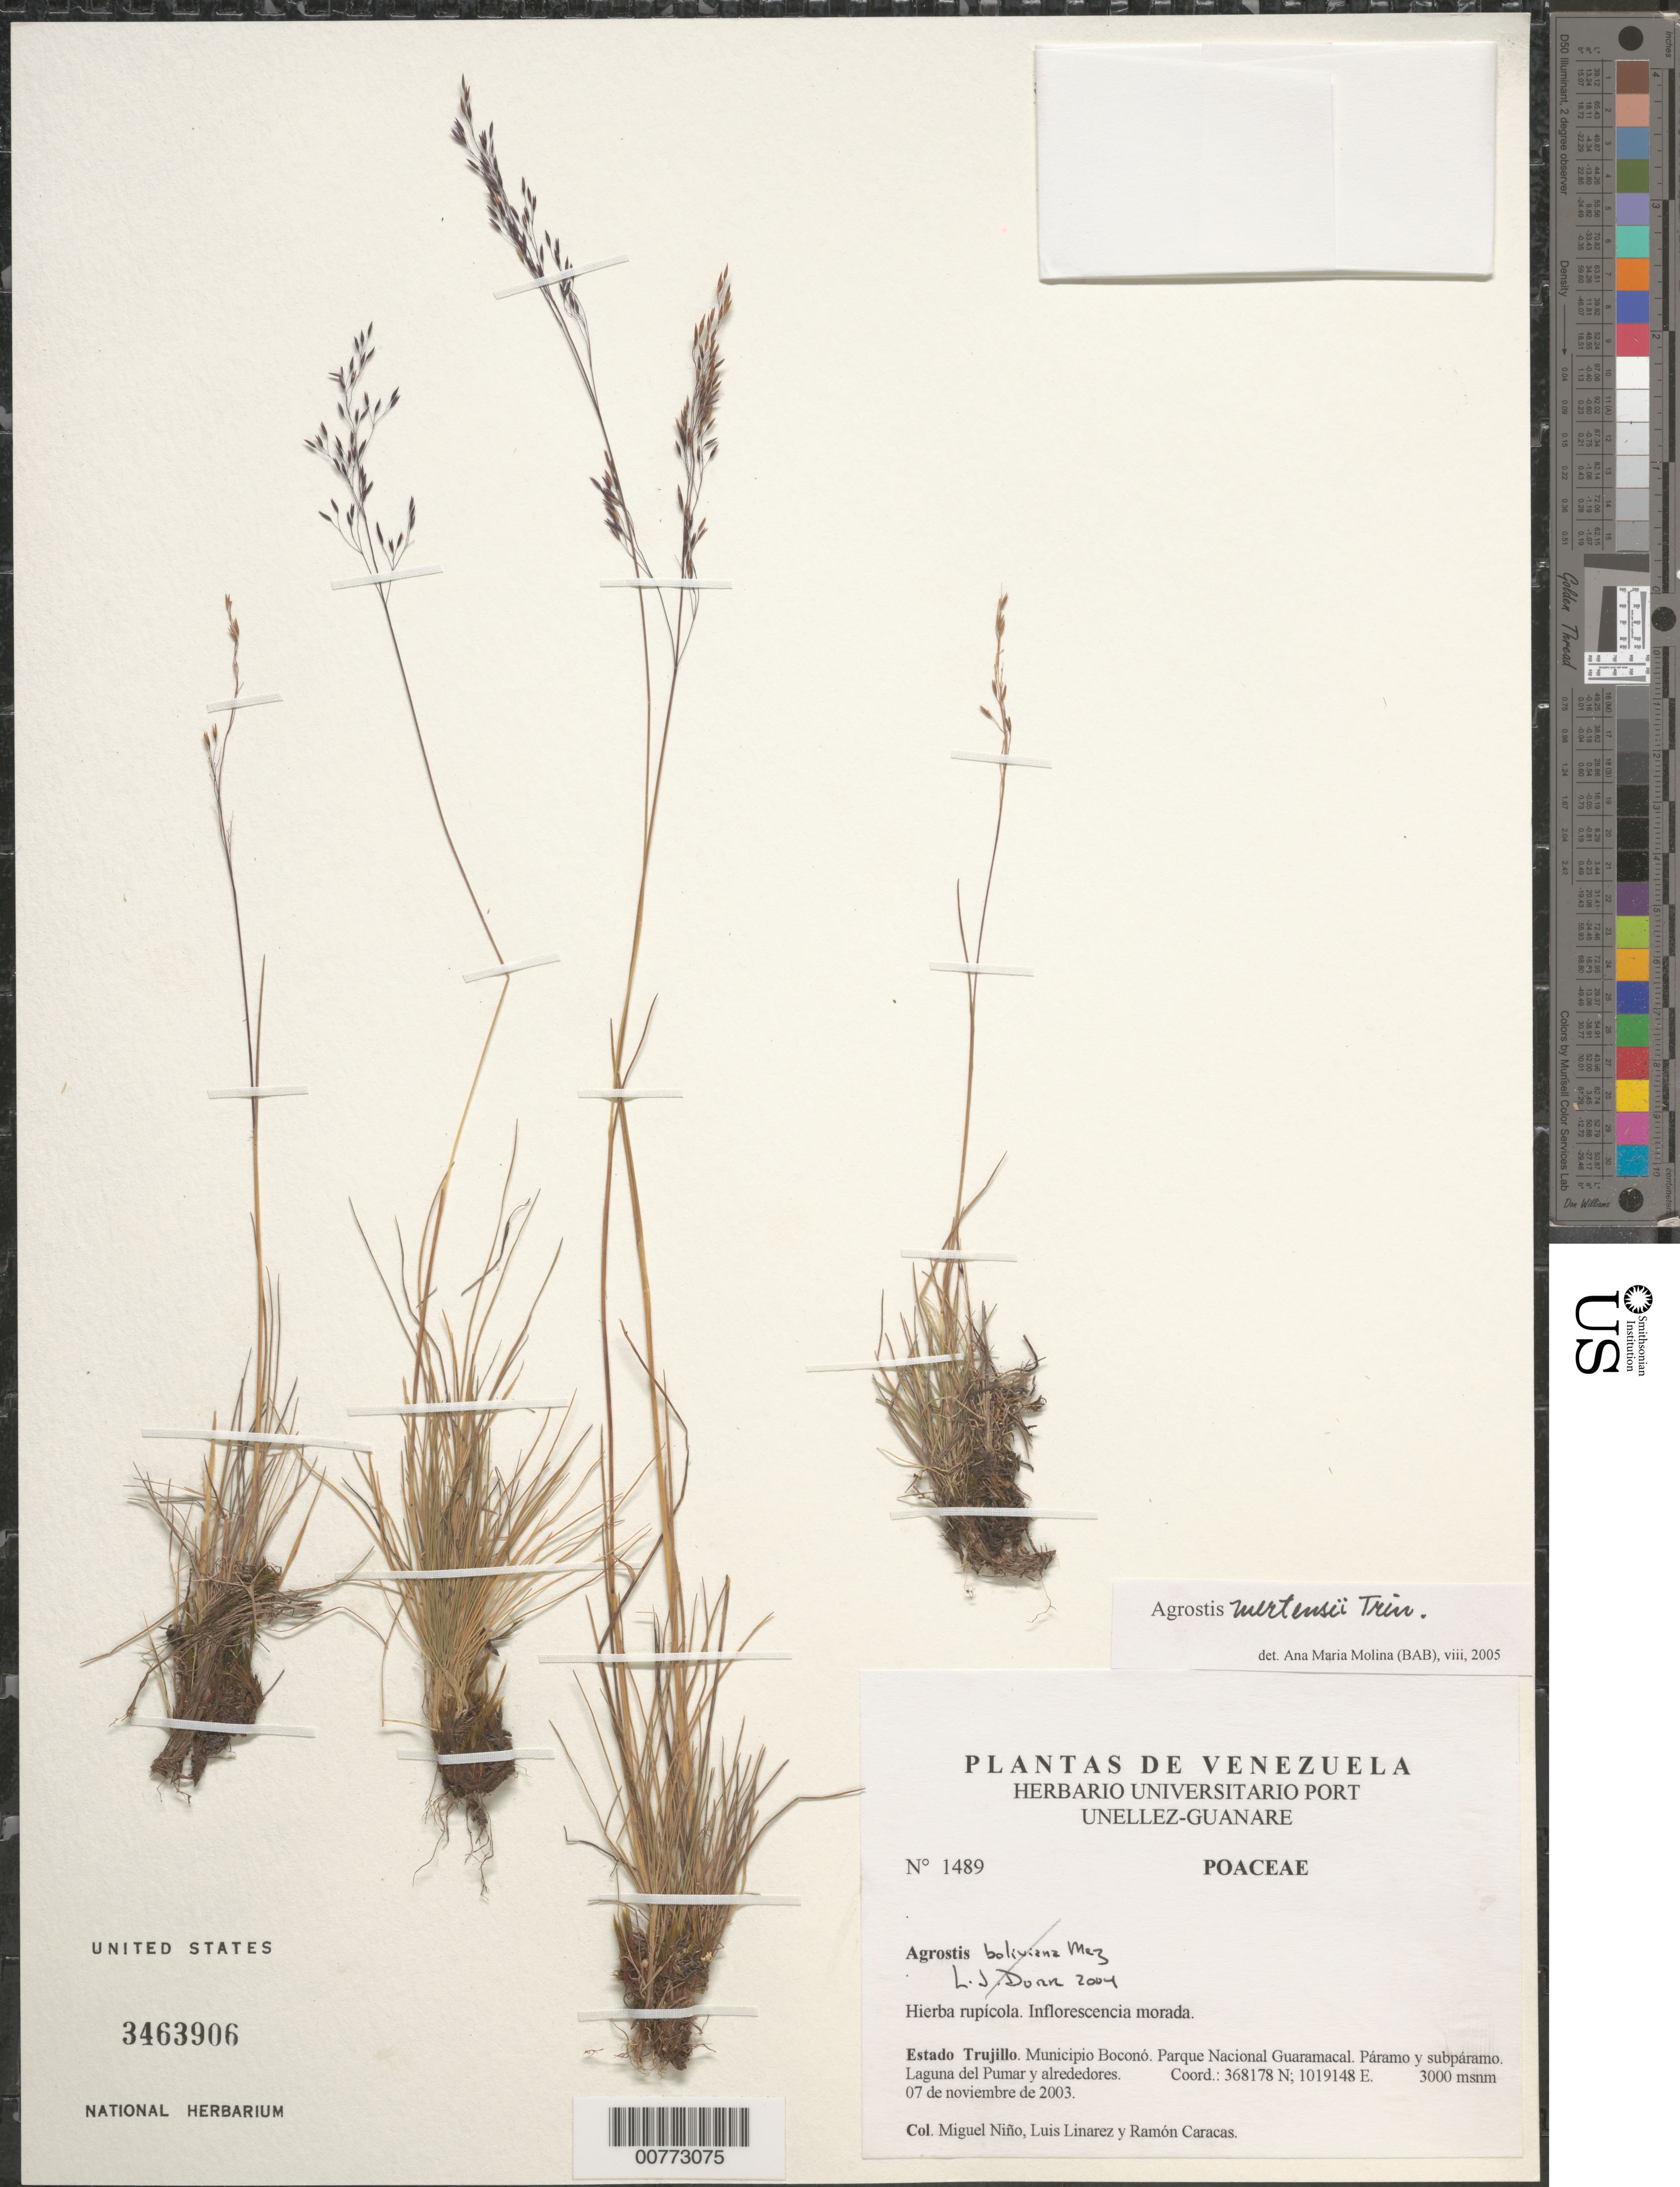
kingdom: Plantae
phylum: Tracheophyta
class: Liliopsida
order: Poales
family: Poaceae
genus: Agrostis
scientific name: Agrostis mertensii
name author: Trin.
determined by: Molina, Ana M. de R.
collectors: S. M. Niño, L. Linárez & R. Caracas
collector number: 1489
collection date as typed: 07 Nov 2003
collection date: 2003-11-07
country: Venezuela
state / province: Trujillo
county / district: Boconó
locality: Parque Nacional Guaramacal. Laguna del Pumar y alrededores.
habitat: Páramo y subpáramo.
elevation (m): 3000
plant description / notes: PORT, US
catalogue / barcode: US 3463906